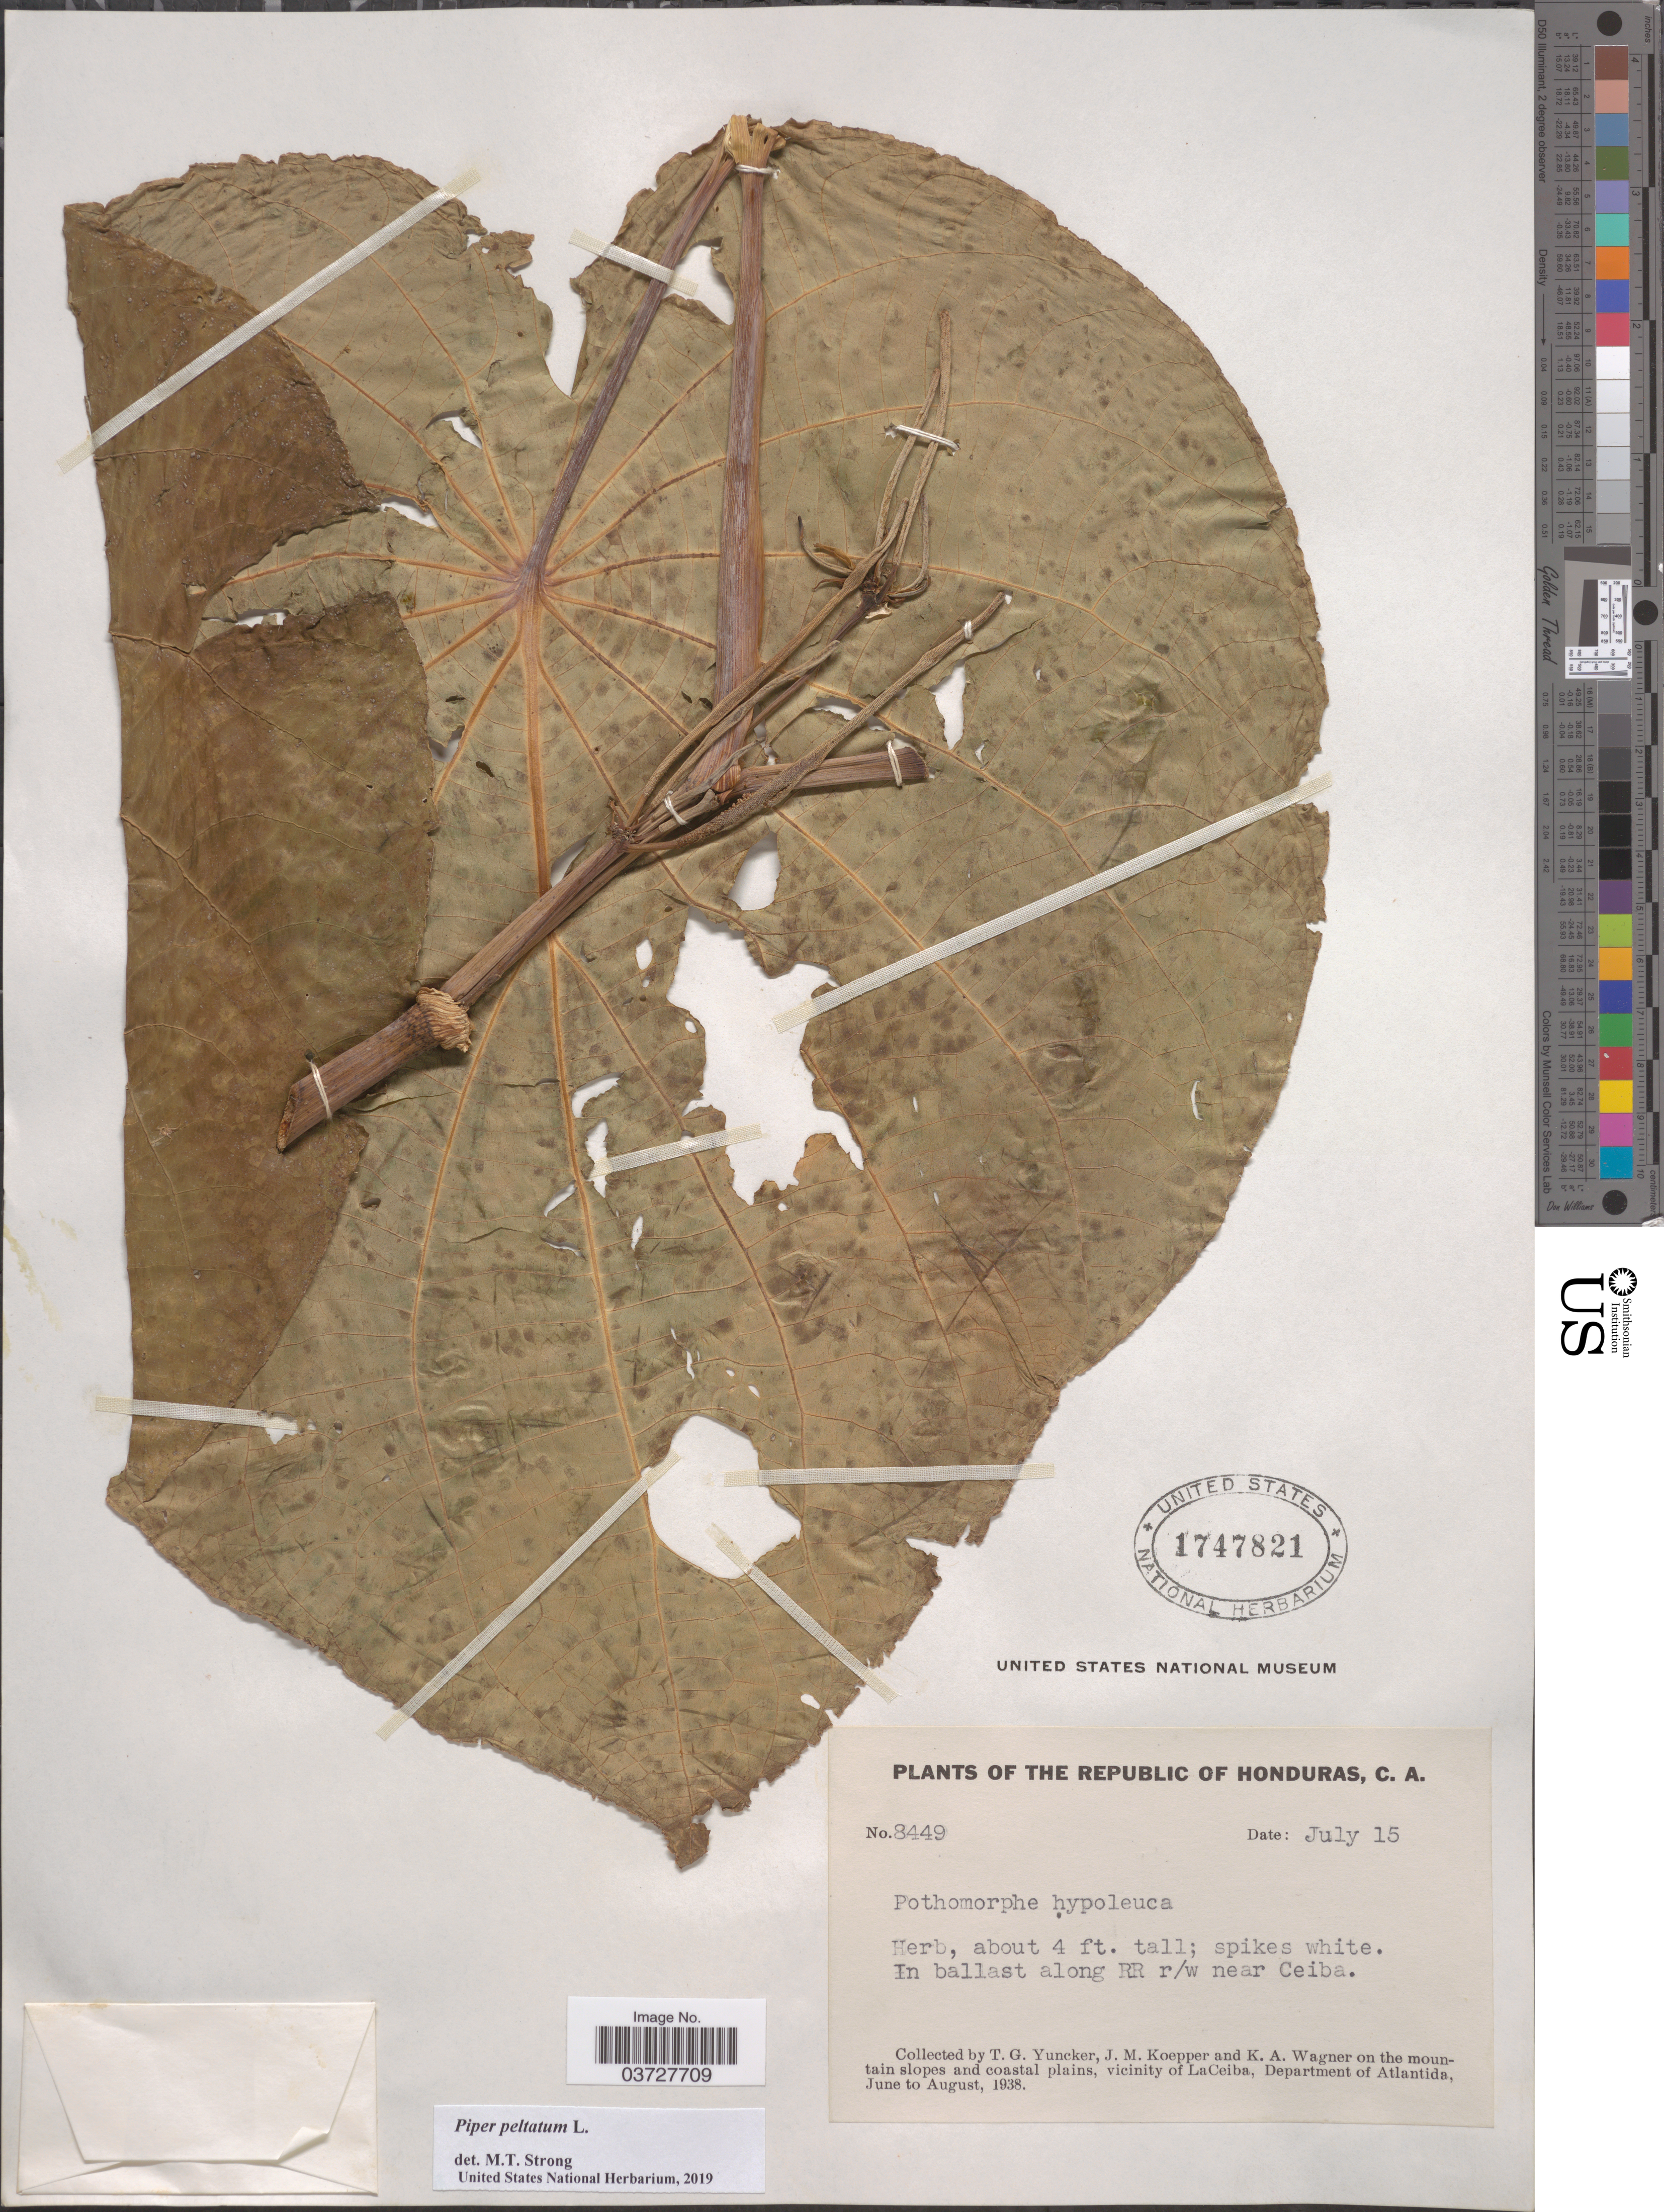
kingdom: Plantae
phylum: Tracheophyta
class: Magnoliopsida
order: Piperales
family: Piperaceae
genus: Piper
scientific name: Piper peltatum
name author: L.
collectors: T. G. Yuncker, J. M. Koepper & K. A. Wagner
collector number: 8449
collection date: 1938-07-15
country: Honduras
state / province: Atlantida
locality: In ballast along RR r/w near Ceiba. On the mountain slopes and coastal plains, vicinity of LaCeiba, Department of Atlantida.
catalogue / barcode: US 1747821